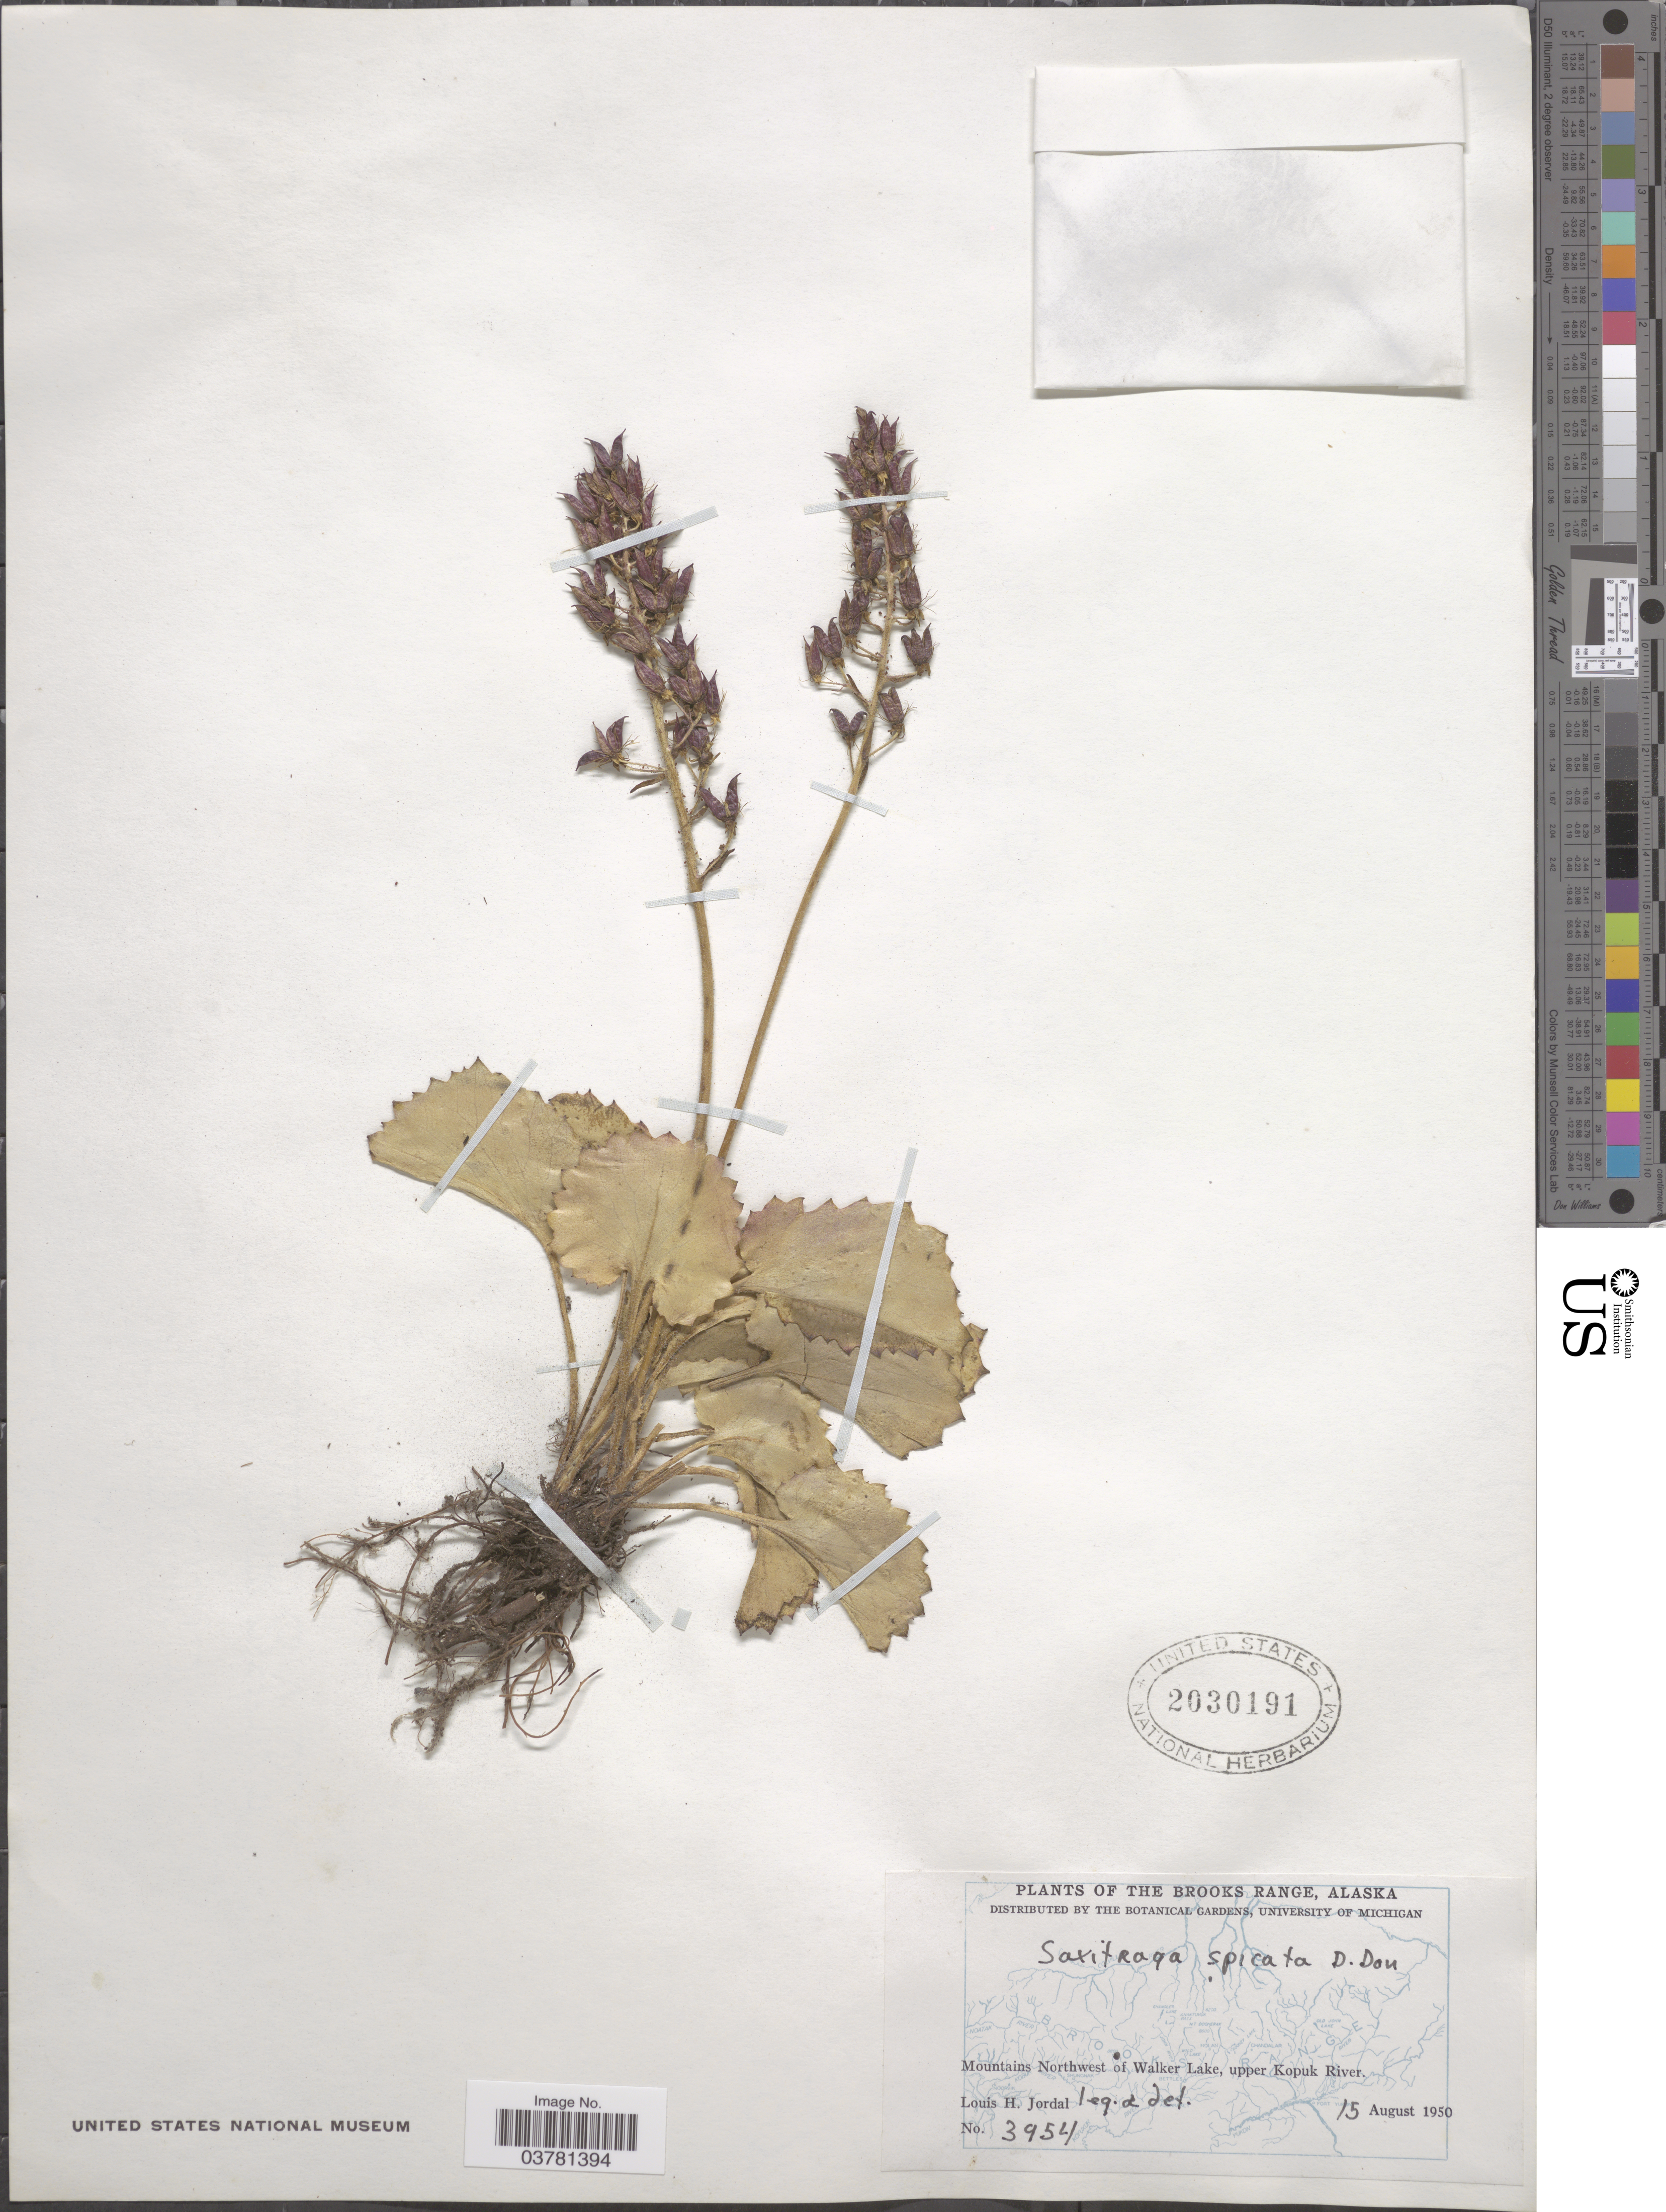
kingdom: Plantae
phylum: Tracheophyta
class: Magnoliopsida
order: Saxifragales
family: Saxifragaceae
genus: Micranthes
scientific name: Micranthes spicata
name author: (D. Don) Small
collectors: L. Jordal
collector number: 3954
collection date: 1950-08-15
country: United States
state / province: Alaska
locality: The Brooks Range. Mountains Northwest of Walker Lake, upper Kopuk River.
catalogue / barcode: US 2030191